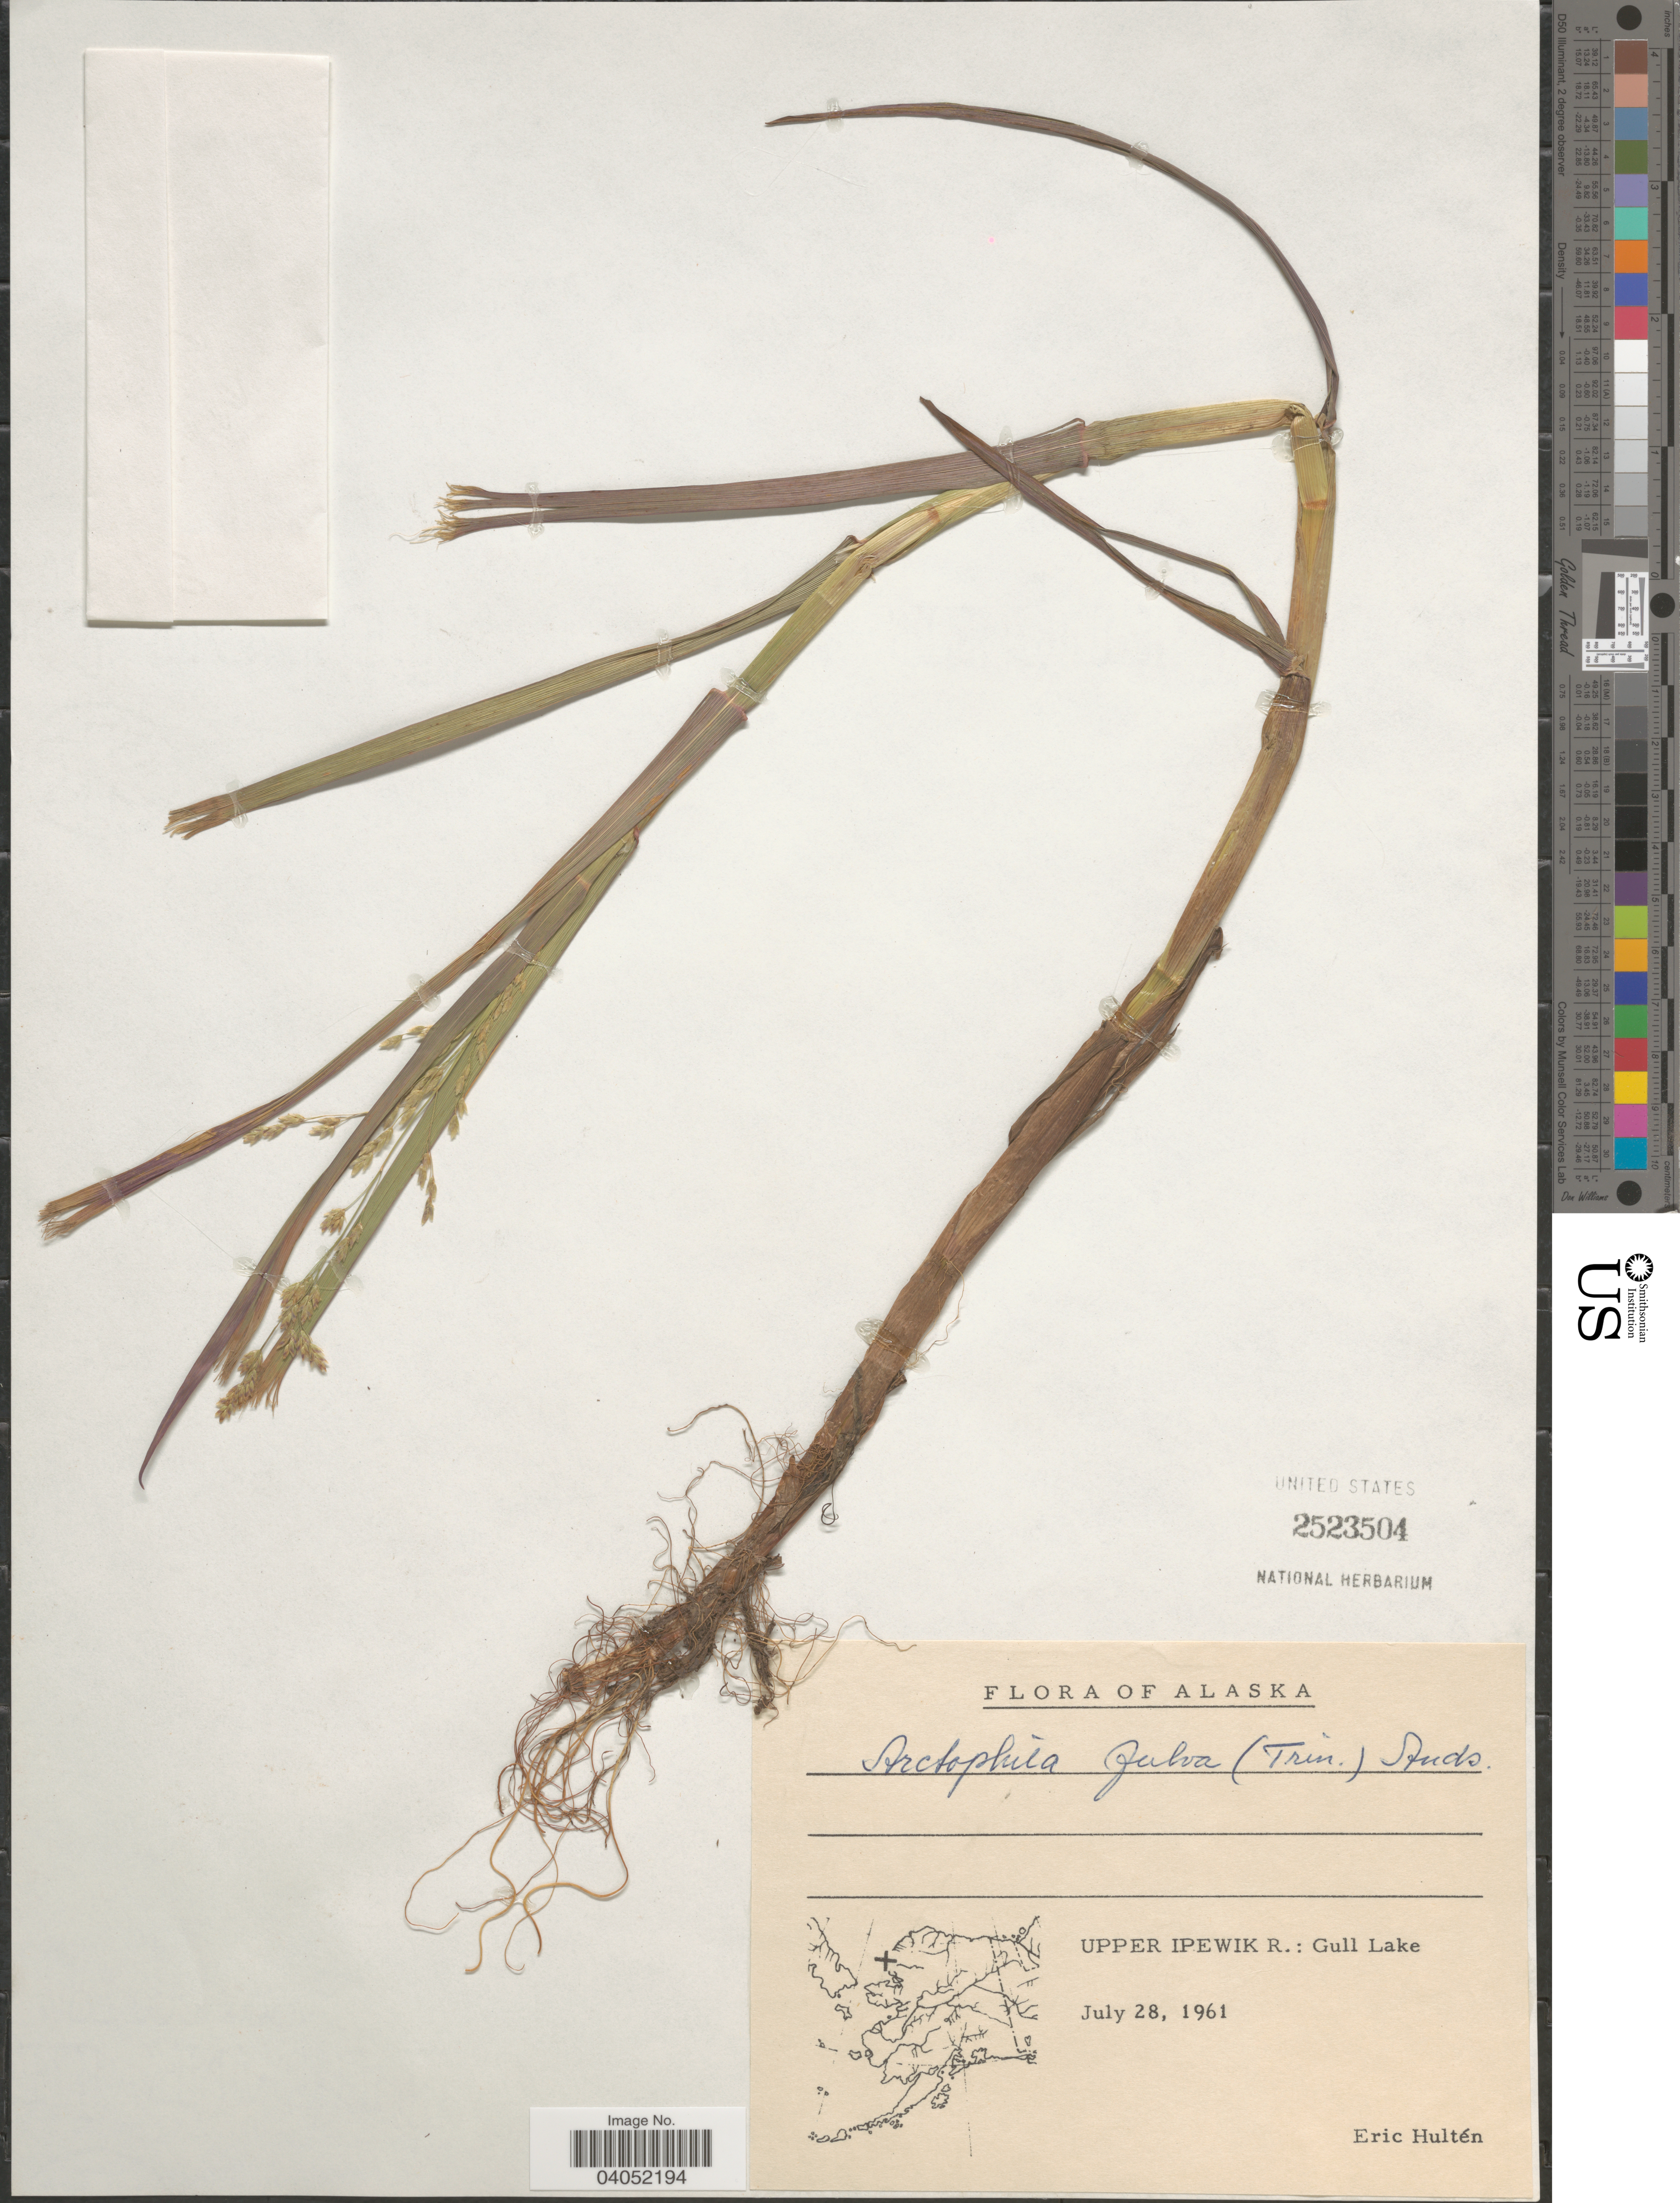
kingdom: Plantae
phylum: Tracheophyta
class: Liliopsida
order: Poales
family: Poaceae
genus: Arctophila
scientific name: Arctophila fulva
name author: (Trin.) Andersson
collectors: E. G. Hultén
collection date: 1961-07-28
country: United States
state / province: Alaska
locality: Upper Ipewik R.: Gull Lake.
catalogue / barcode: US 2523504